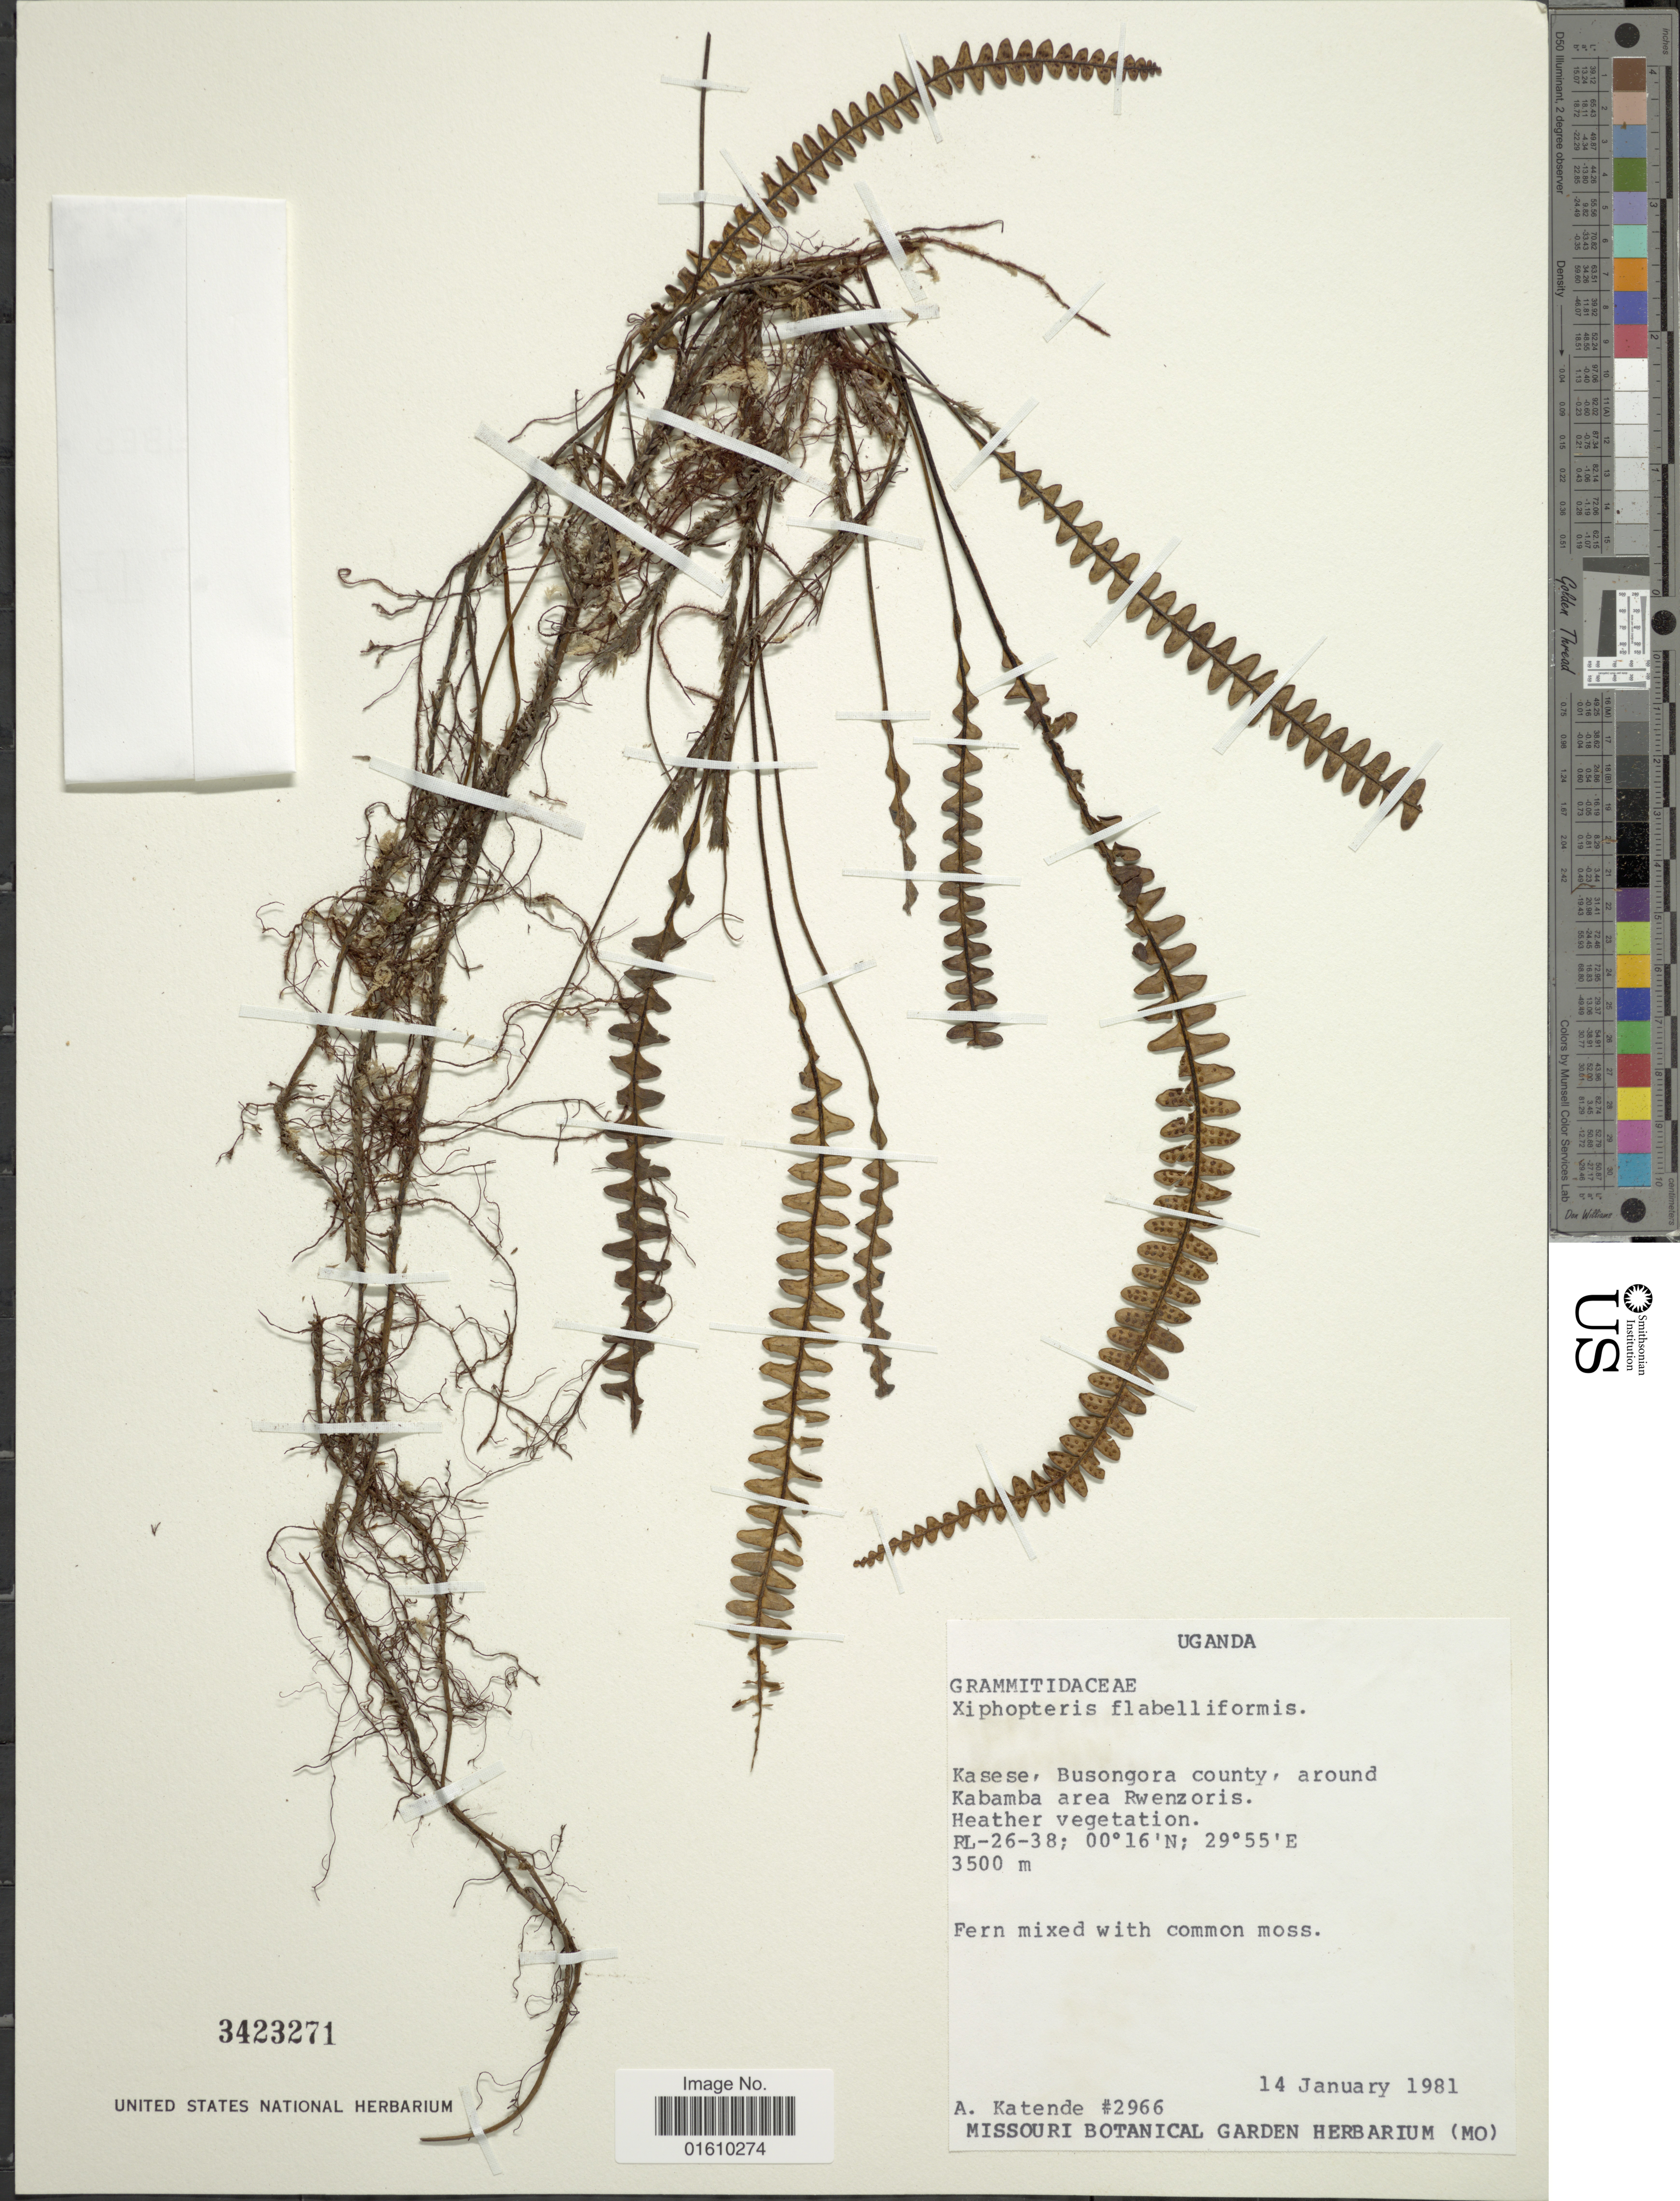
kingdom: Plantae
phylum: Tracheophyta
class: Polypodiopsida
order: Polypodiales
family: Polypodiaceae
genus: Melpomene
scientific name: Melpomene flabelliformis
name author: (Poir.) A.R. Sm. & R.C. Moran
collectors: A. Katende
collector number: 2966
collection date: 1981-01-14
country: Uganda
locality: Kasese, Busongora county, around Kabamba area Rwenzoris, Heather vegetation, RL-26-38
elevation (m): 3500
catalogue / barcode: US 3423271